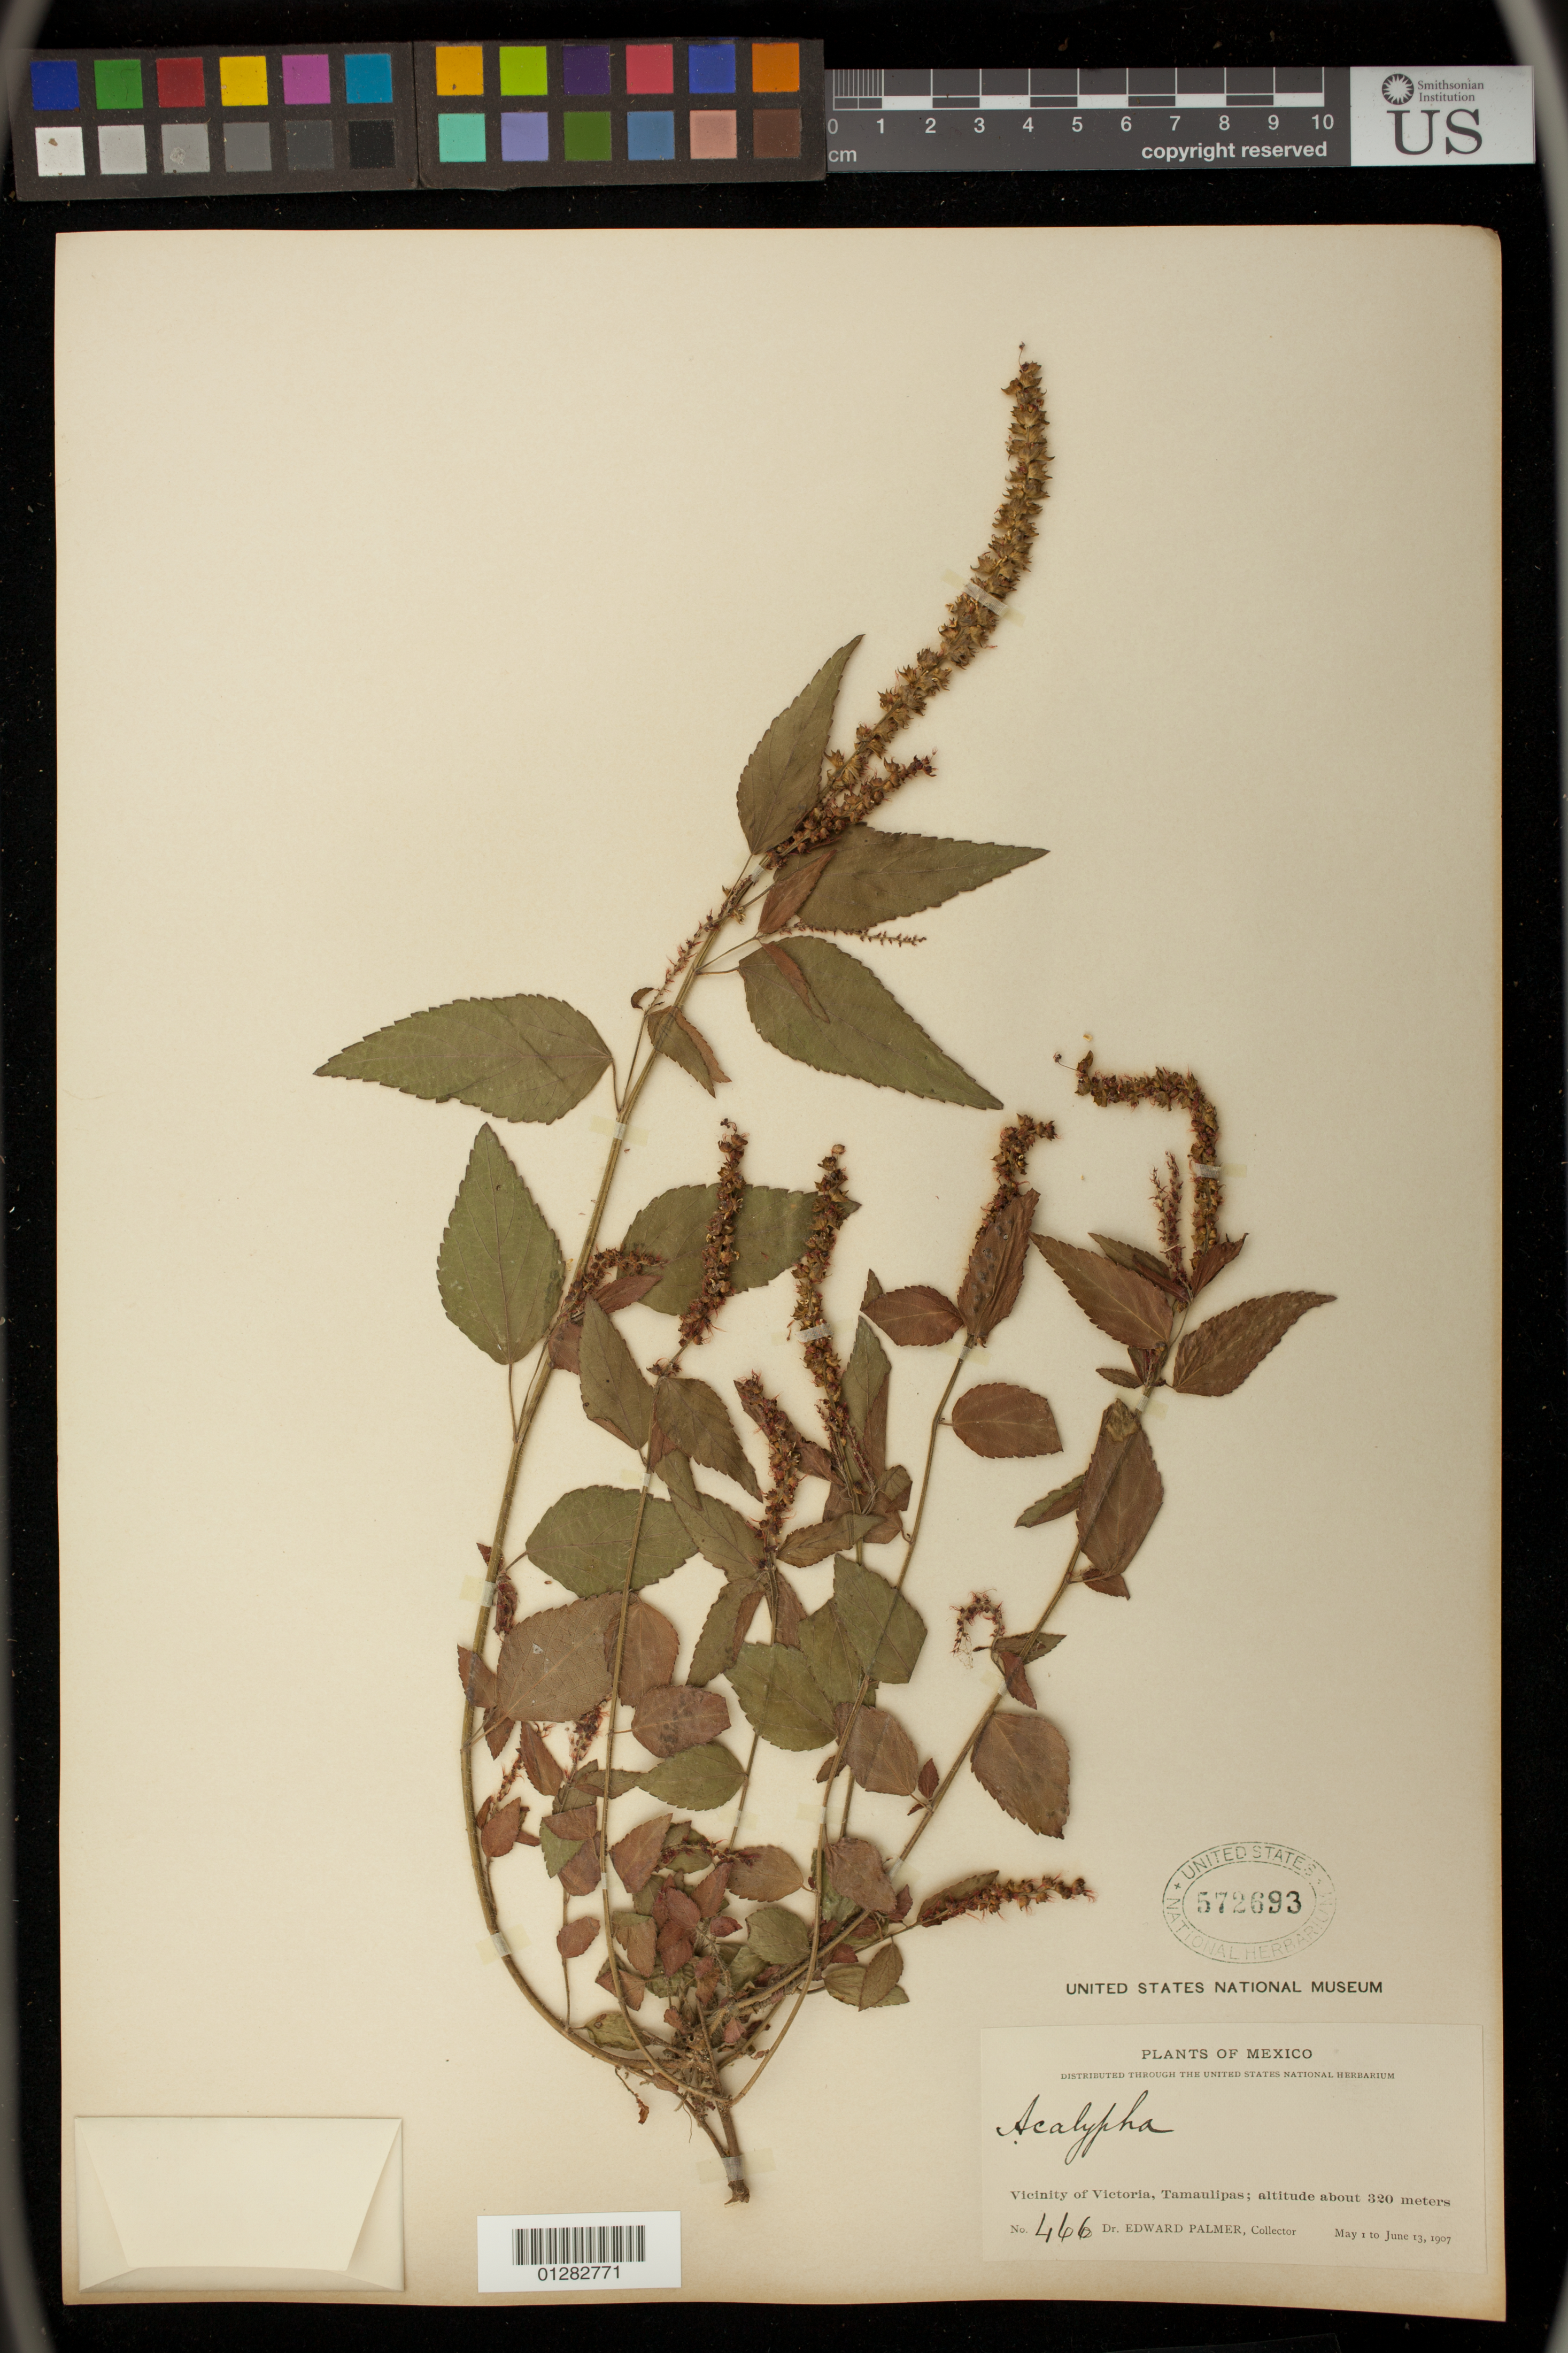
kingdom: Plantae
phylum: Tracheophyta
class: Magnoliopsida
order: Malpighiales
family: Euphorbiaceae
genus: Acalypha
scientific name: Acalypha sp.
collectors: E. Palmer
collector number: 466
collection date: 1907-05-01/1907-06-13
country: Mexico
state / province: Tamaulipas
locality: Vicinity of Victoria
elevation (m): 98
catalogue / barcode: US 572693